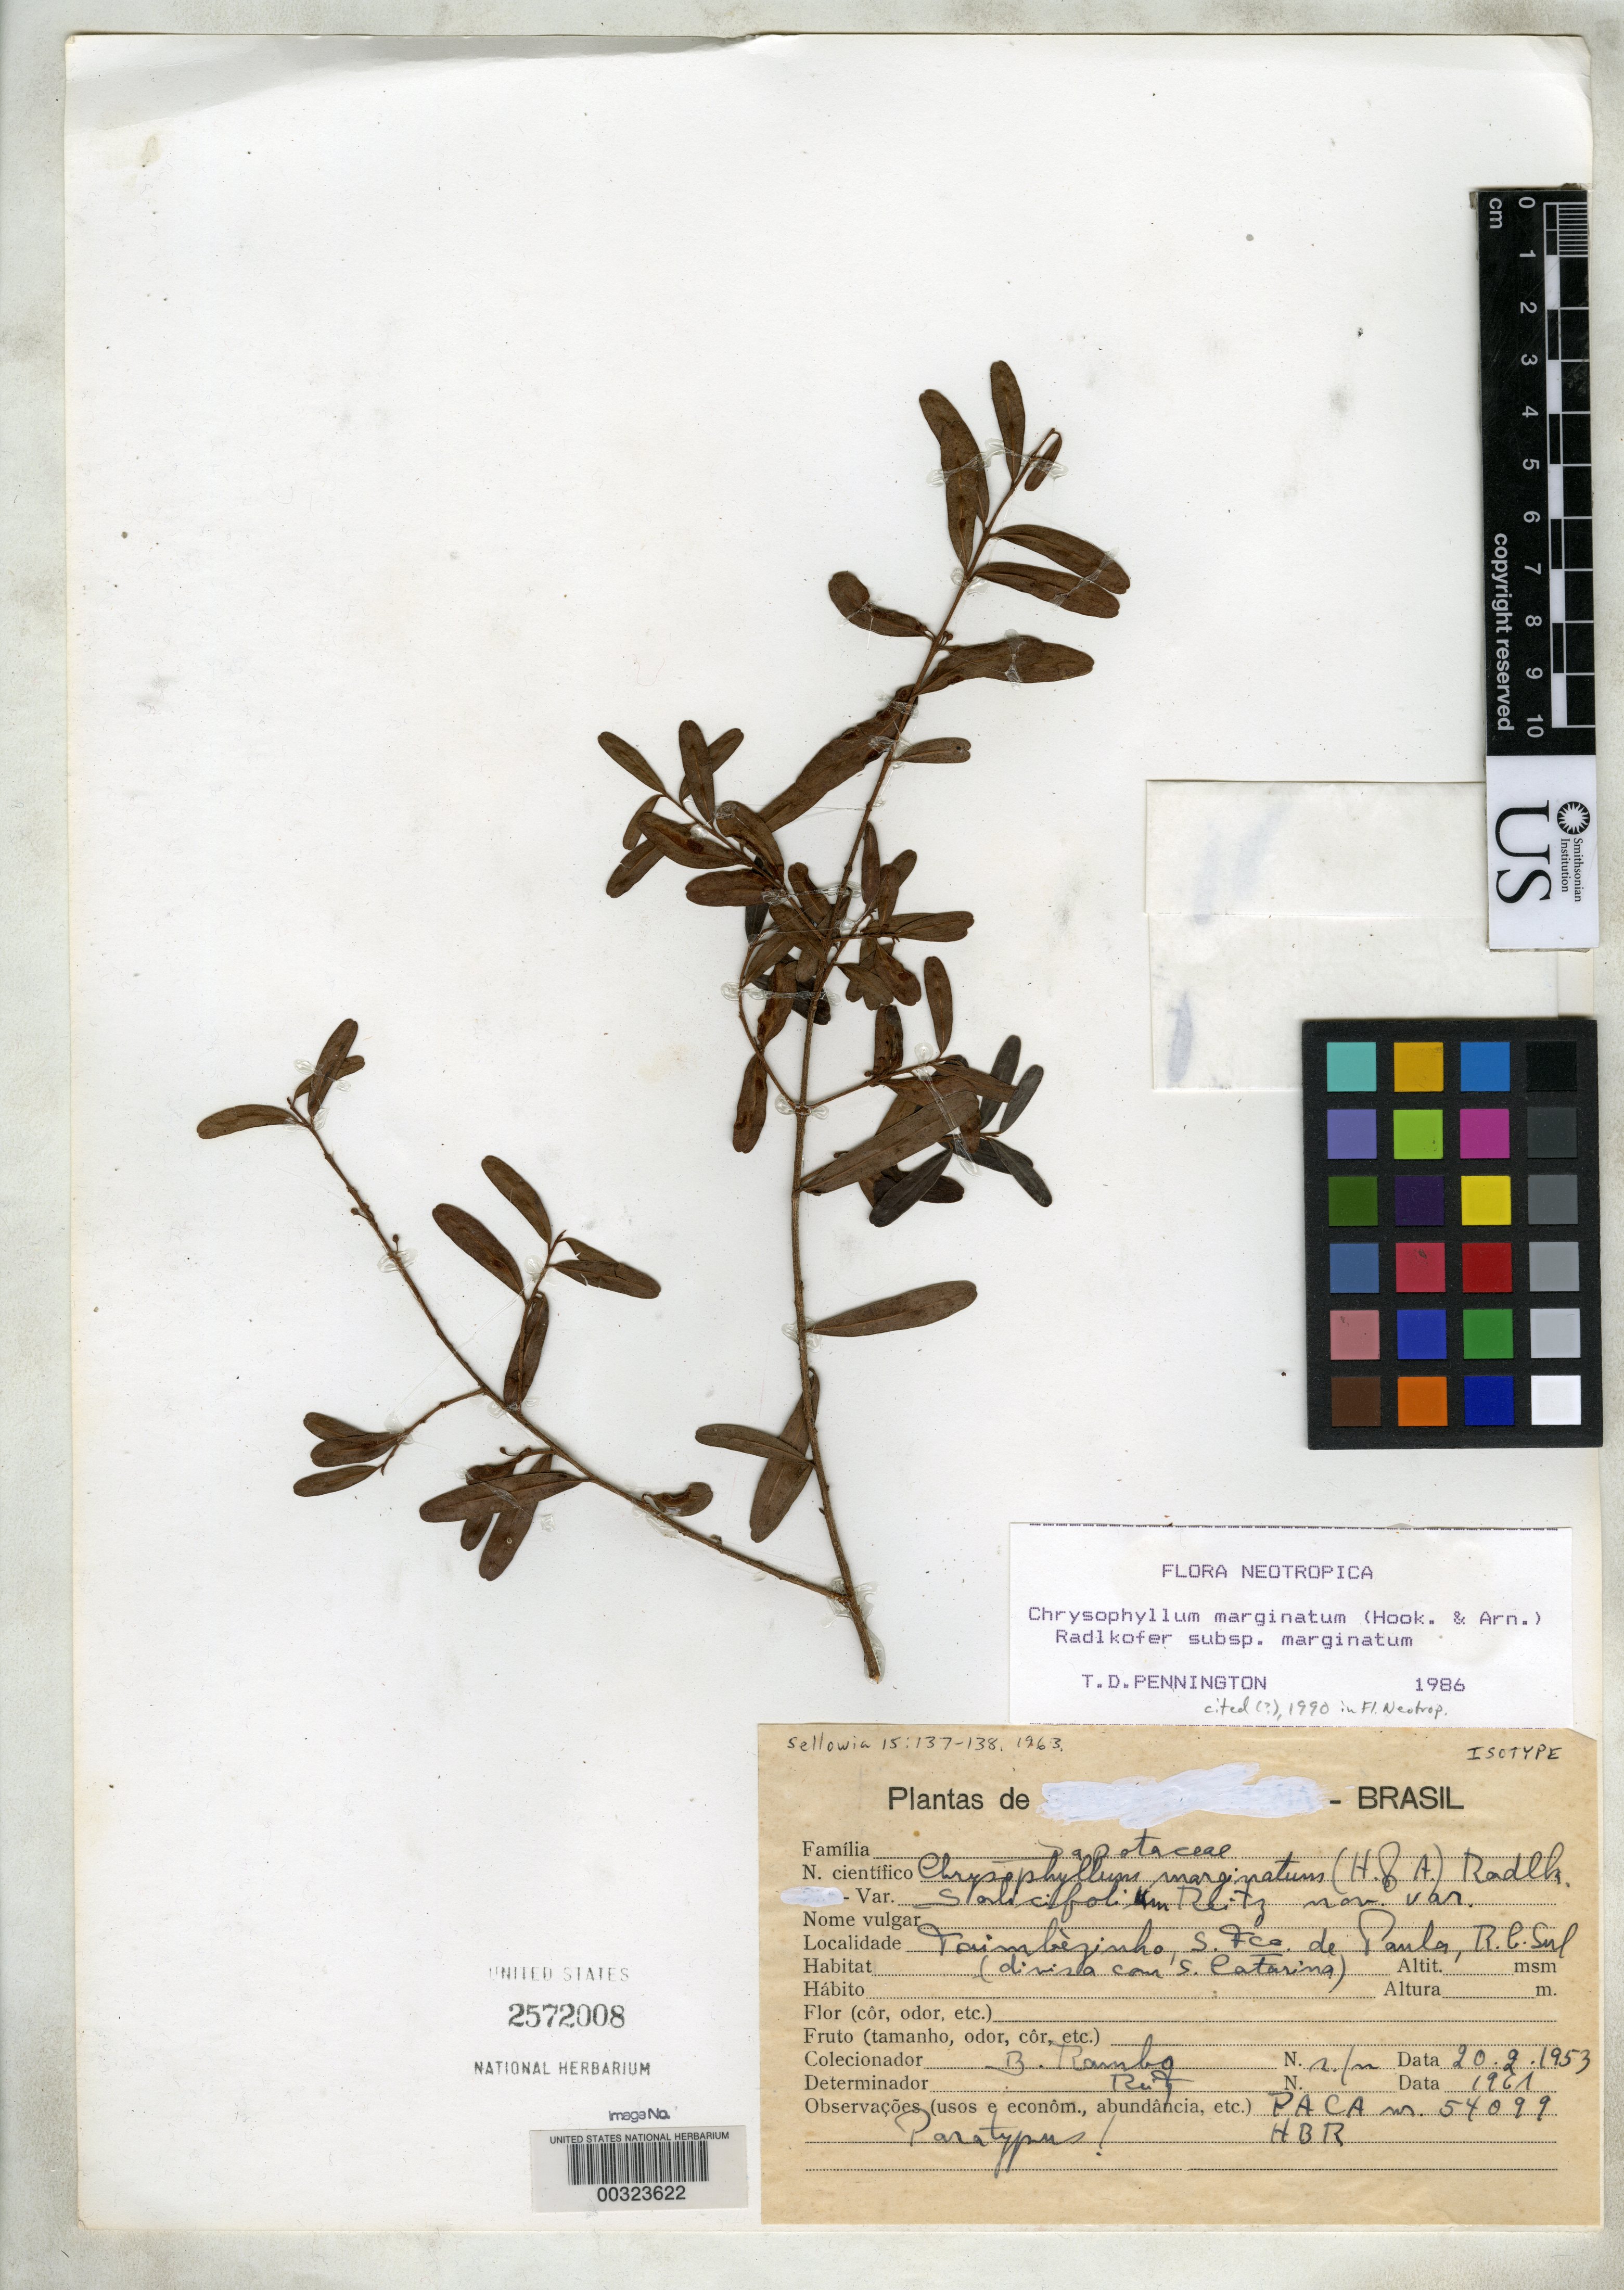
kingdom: Plantae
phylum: Tracheophyta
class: Magnoliopsida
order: Ericales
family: Sapotaceae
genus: Chrysophyllum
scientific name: Chrysophyllum marginatum var. salicifolium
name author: Reitz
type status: Isotype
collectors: B. Rambo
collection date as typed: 20 Feb 1953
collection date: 1953-02-20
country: Brazil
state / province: Rio Grande do Sul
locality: S. Francisco de Paula, Taimbezinho.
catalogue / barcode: US 2572008